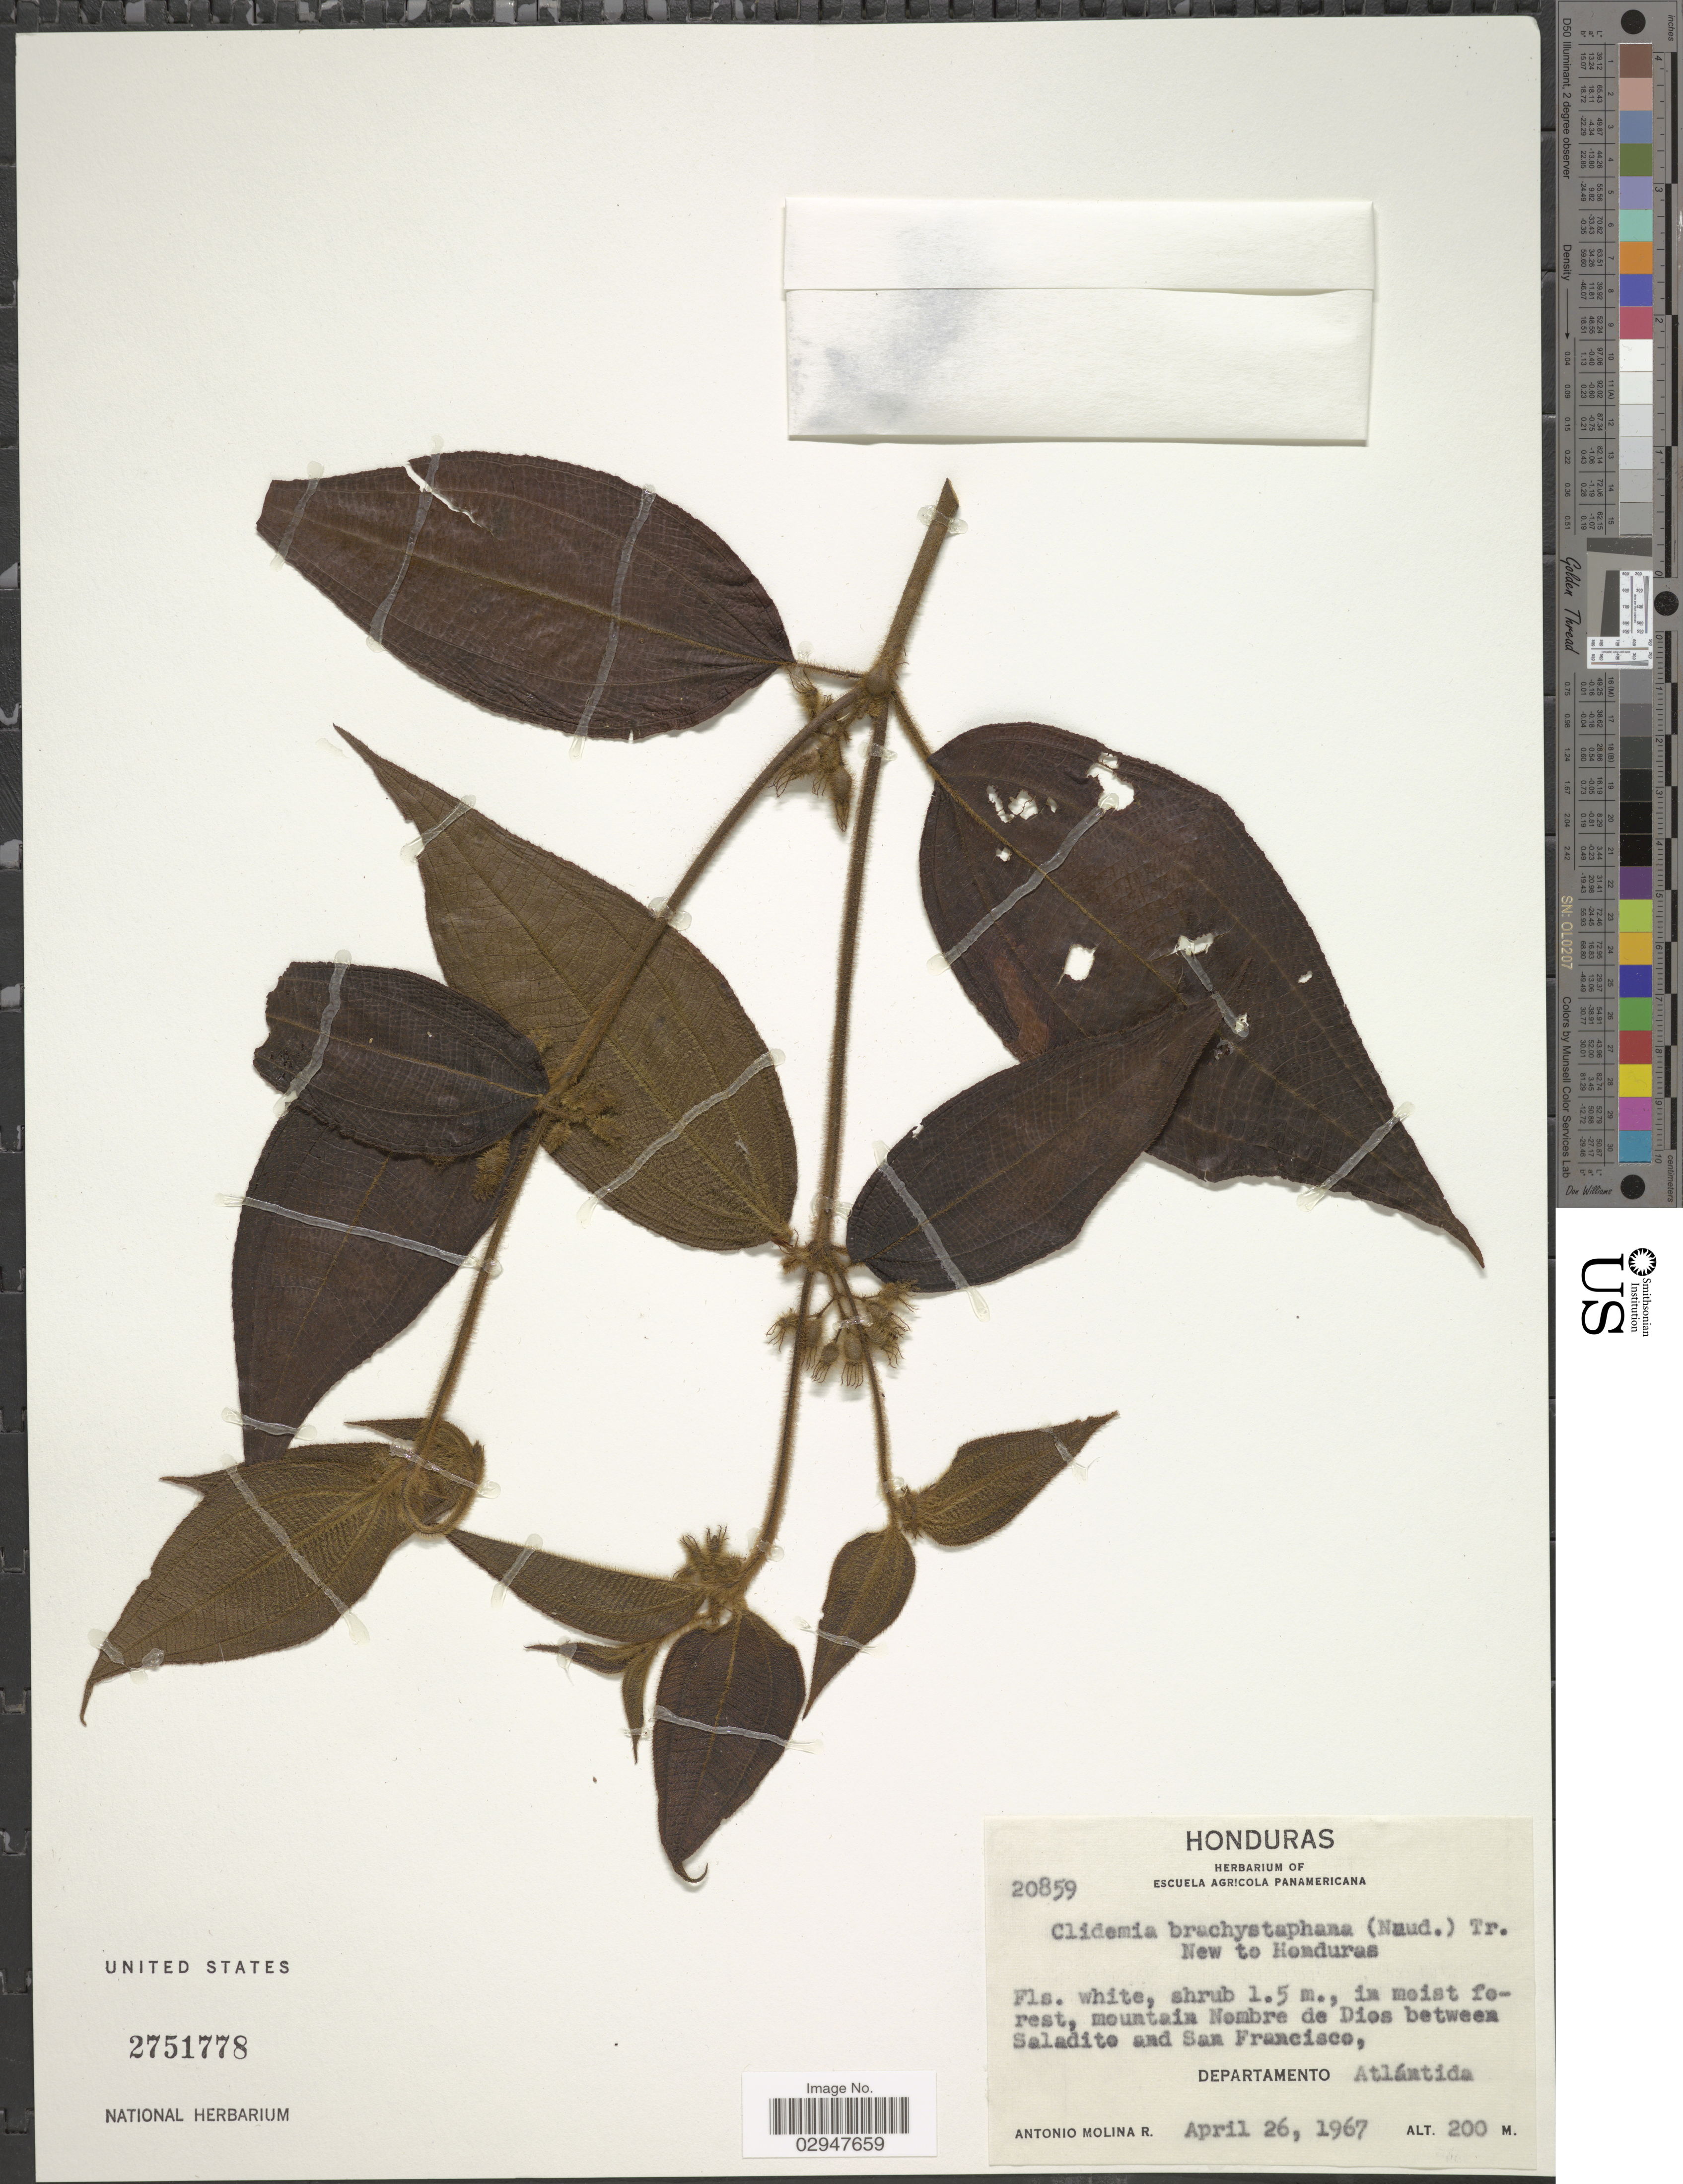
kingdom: Plantae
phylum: Tracheophyta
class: Magnoliopsida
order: Myrtales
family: Melastomataceae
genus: Clidemia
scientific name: Clidemia dentata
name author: D. Don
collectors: A. Molina R.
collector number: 20859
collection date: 1967-04-26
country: Honduras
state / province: Atlántida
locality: Mountain Nombre de Dios between Saladito and San Francisco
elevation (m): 200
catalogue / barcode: US 2751778